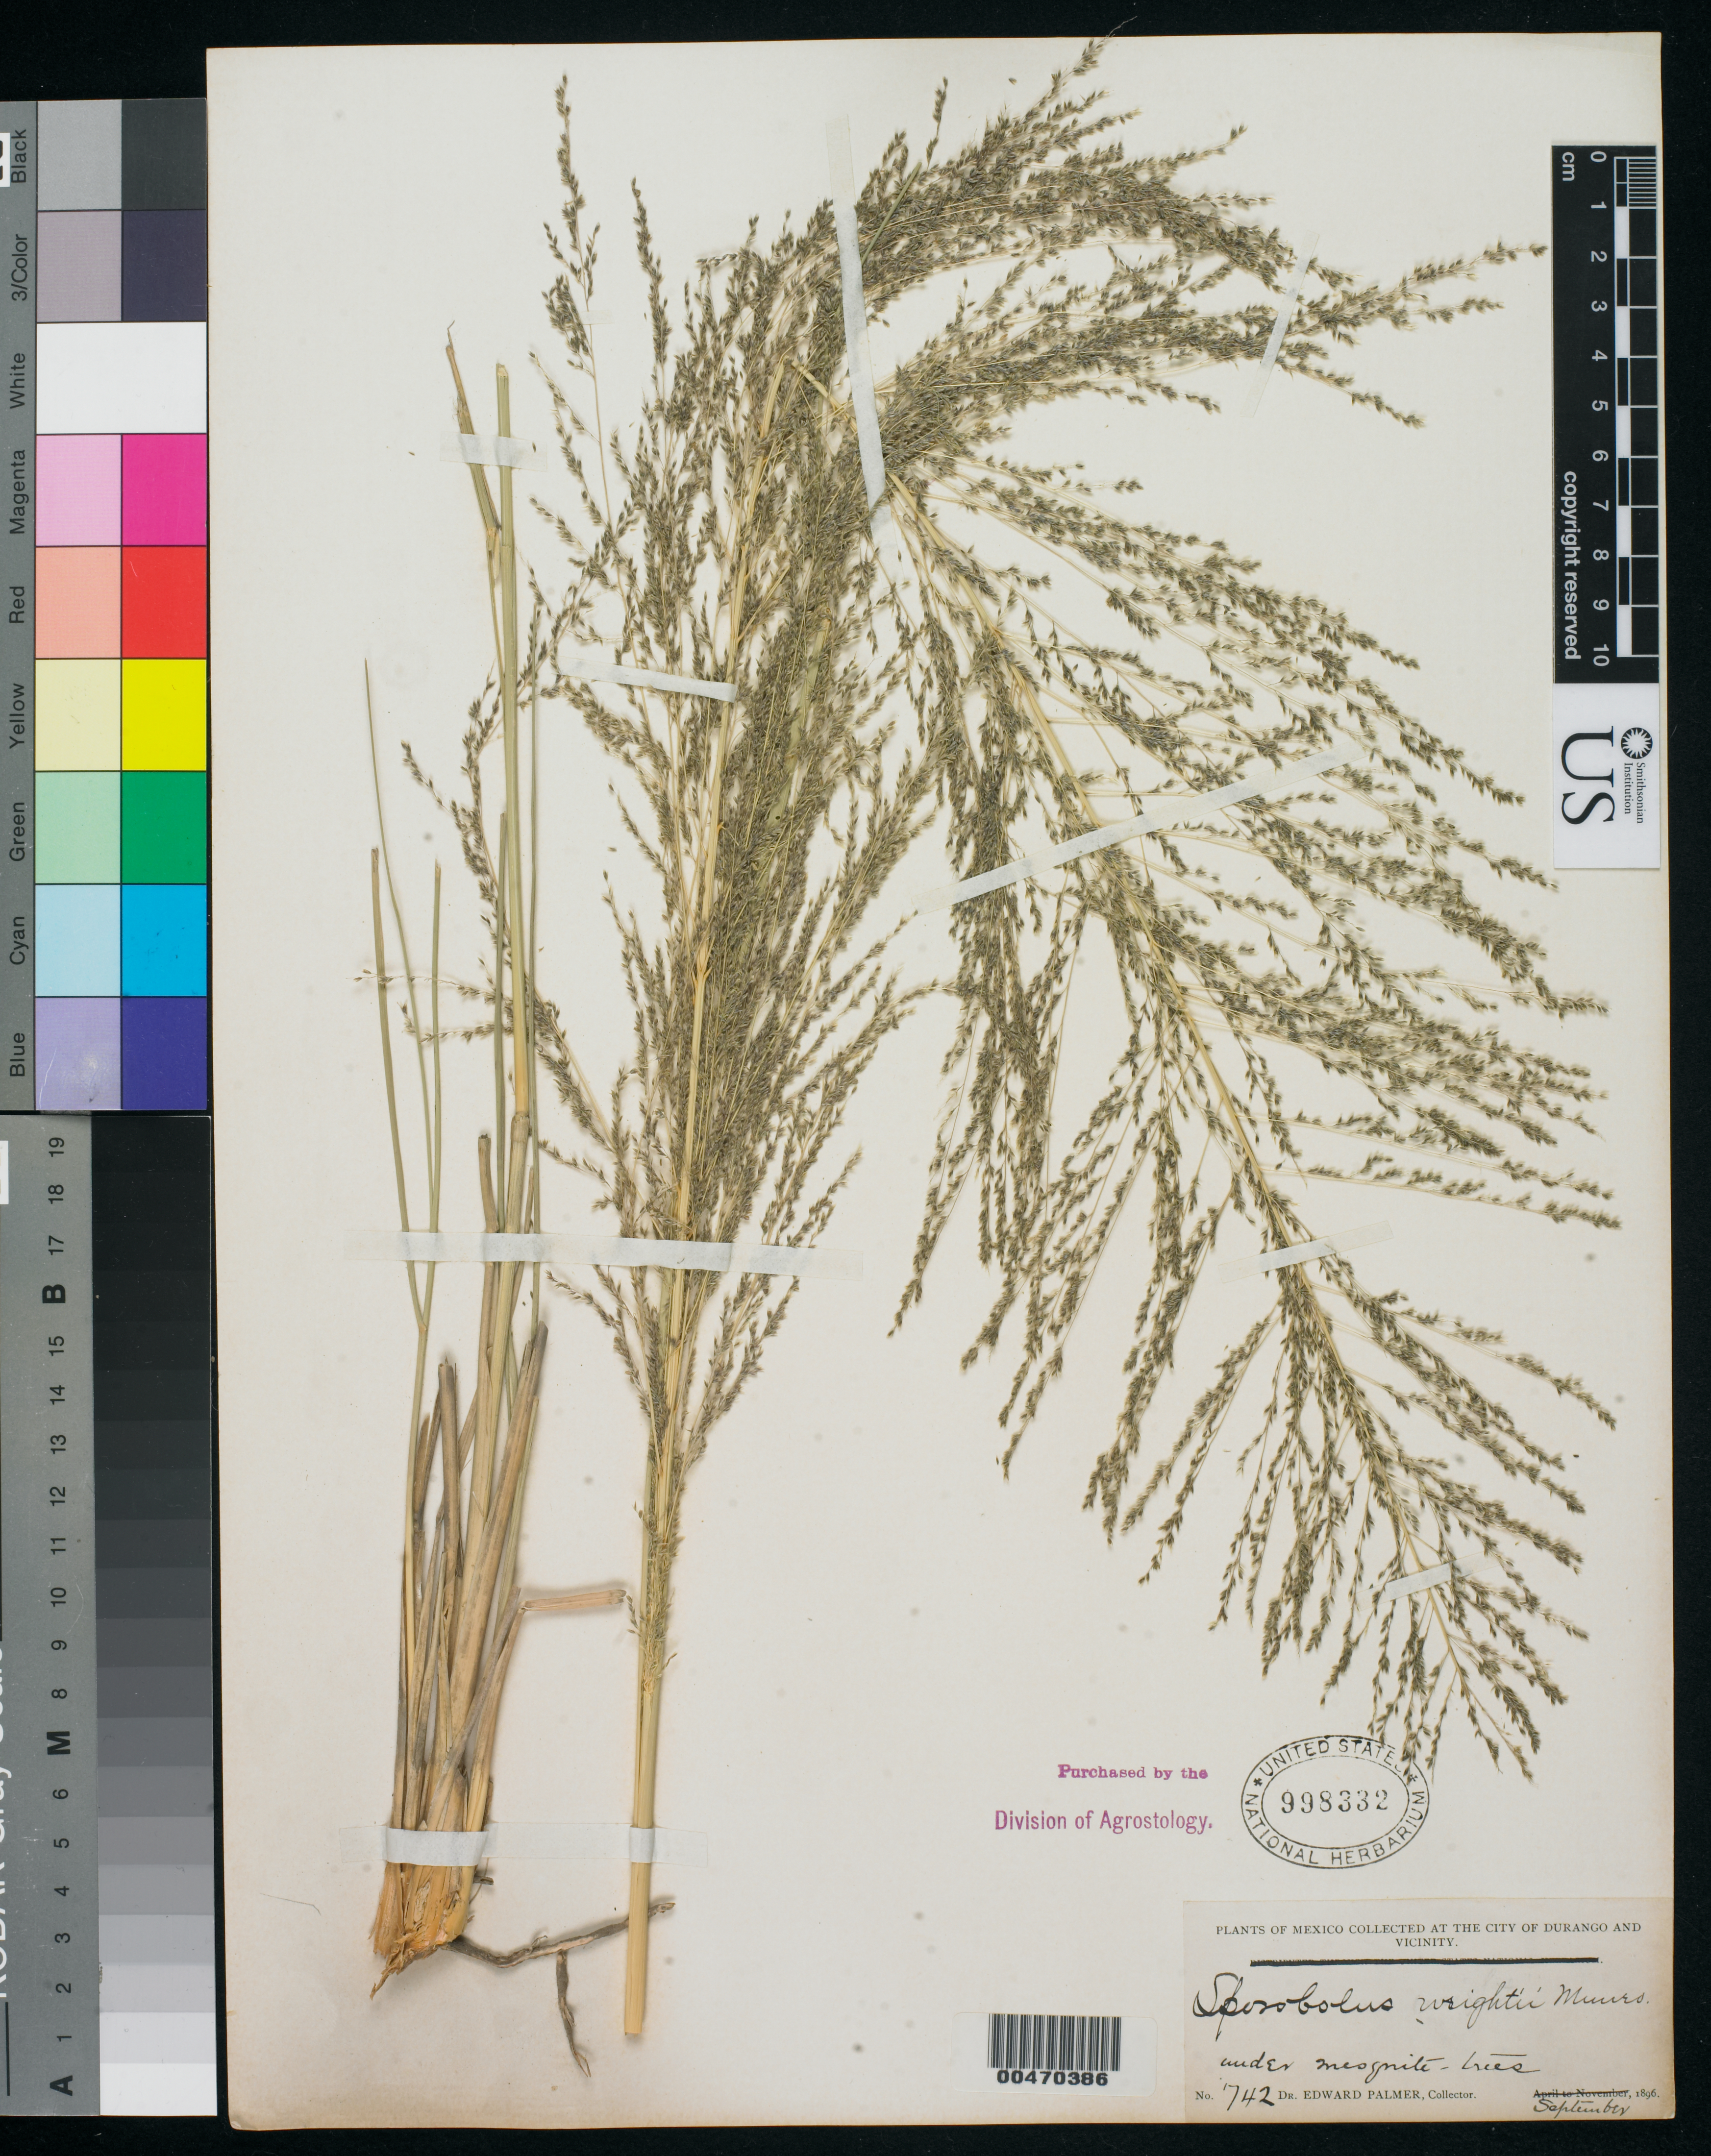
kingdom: Plantae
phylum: Tracheophyta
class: Liliopsida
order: Poales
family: Poaceae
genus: Sporobolus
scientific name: Sporobolus wrightii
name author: Munro ex Scribn.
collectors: E. Palmer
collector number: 742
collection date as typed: Sep 1896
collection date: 1896-09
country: Mexico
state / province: Durango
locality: City of Durango & vicinity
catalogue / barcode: US 998332